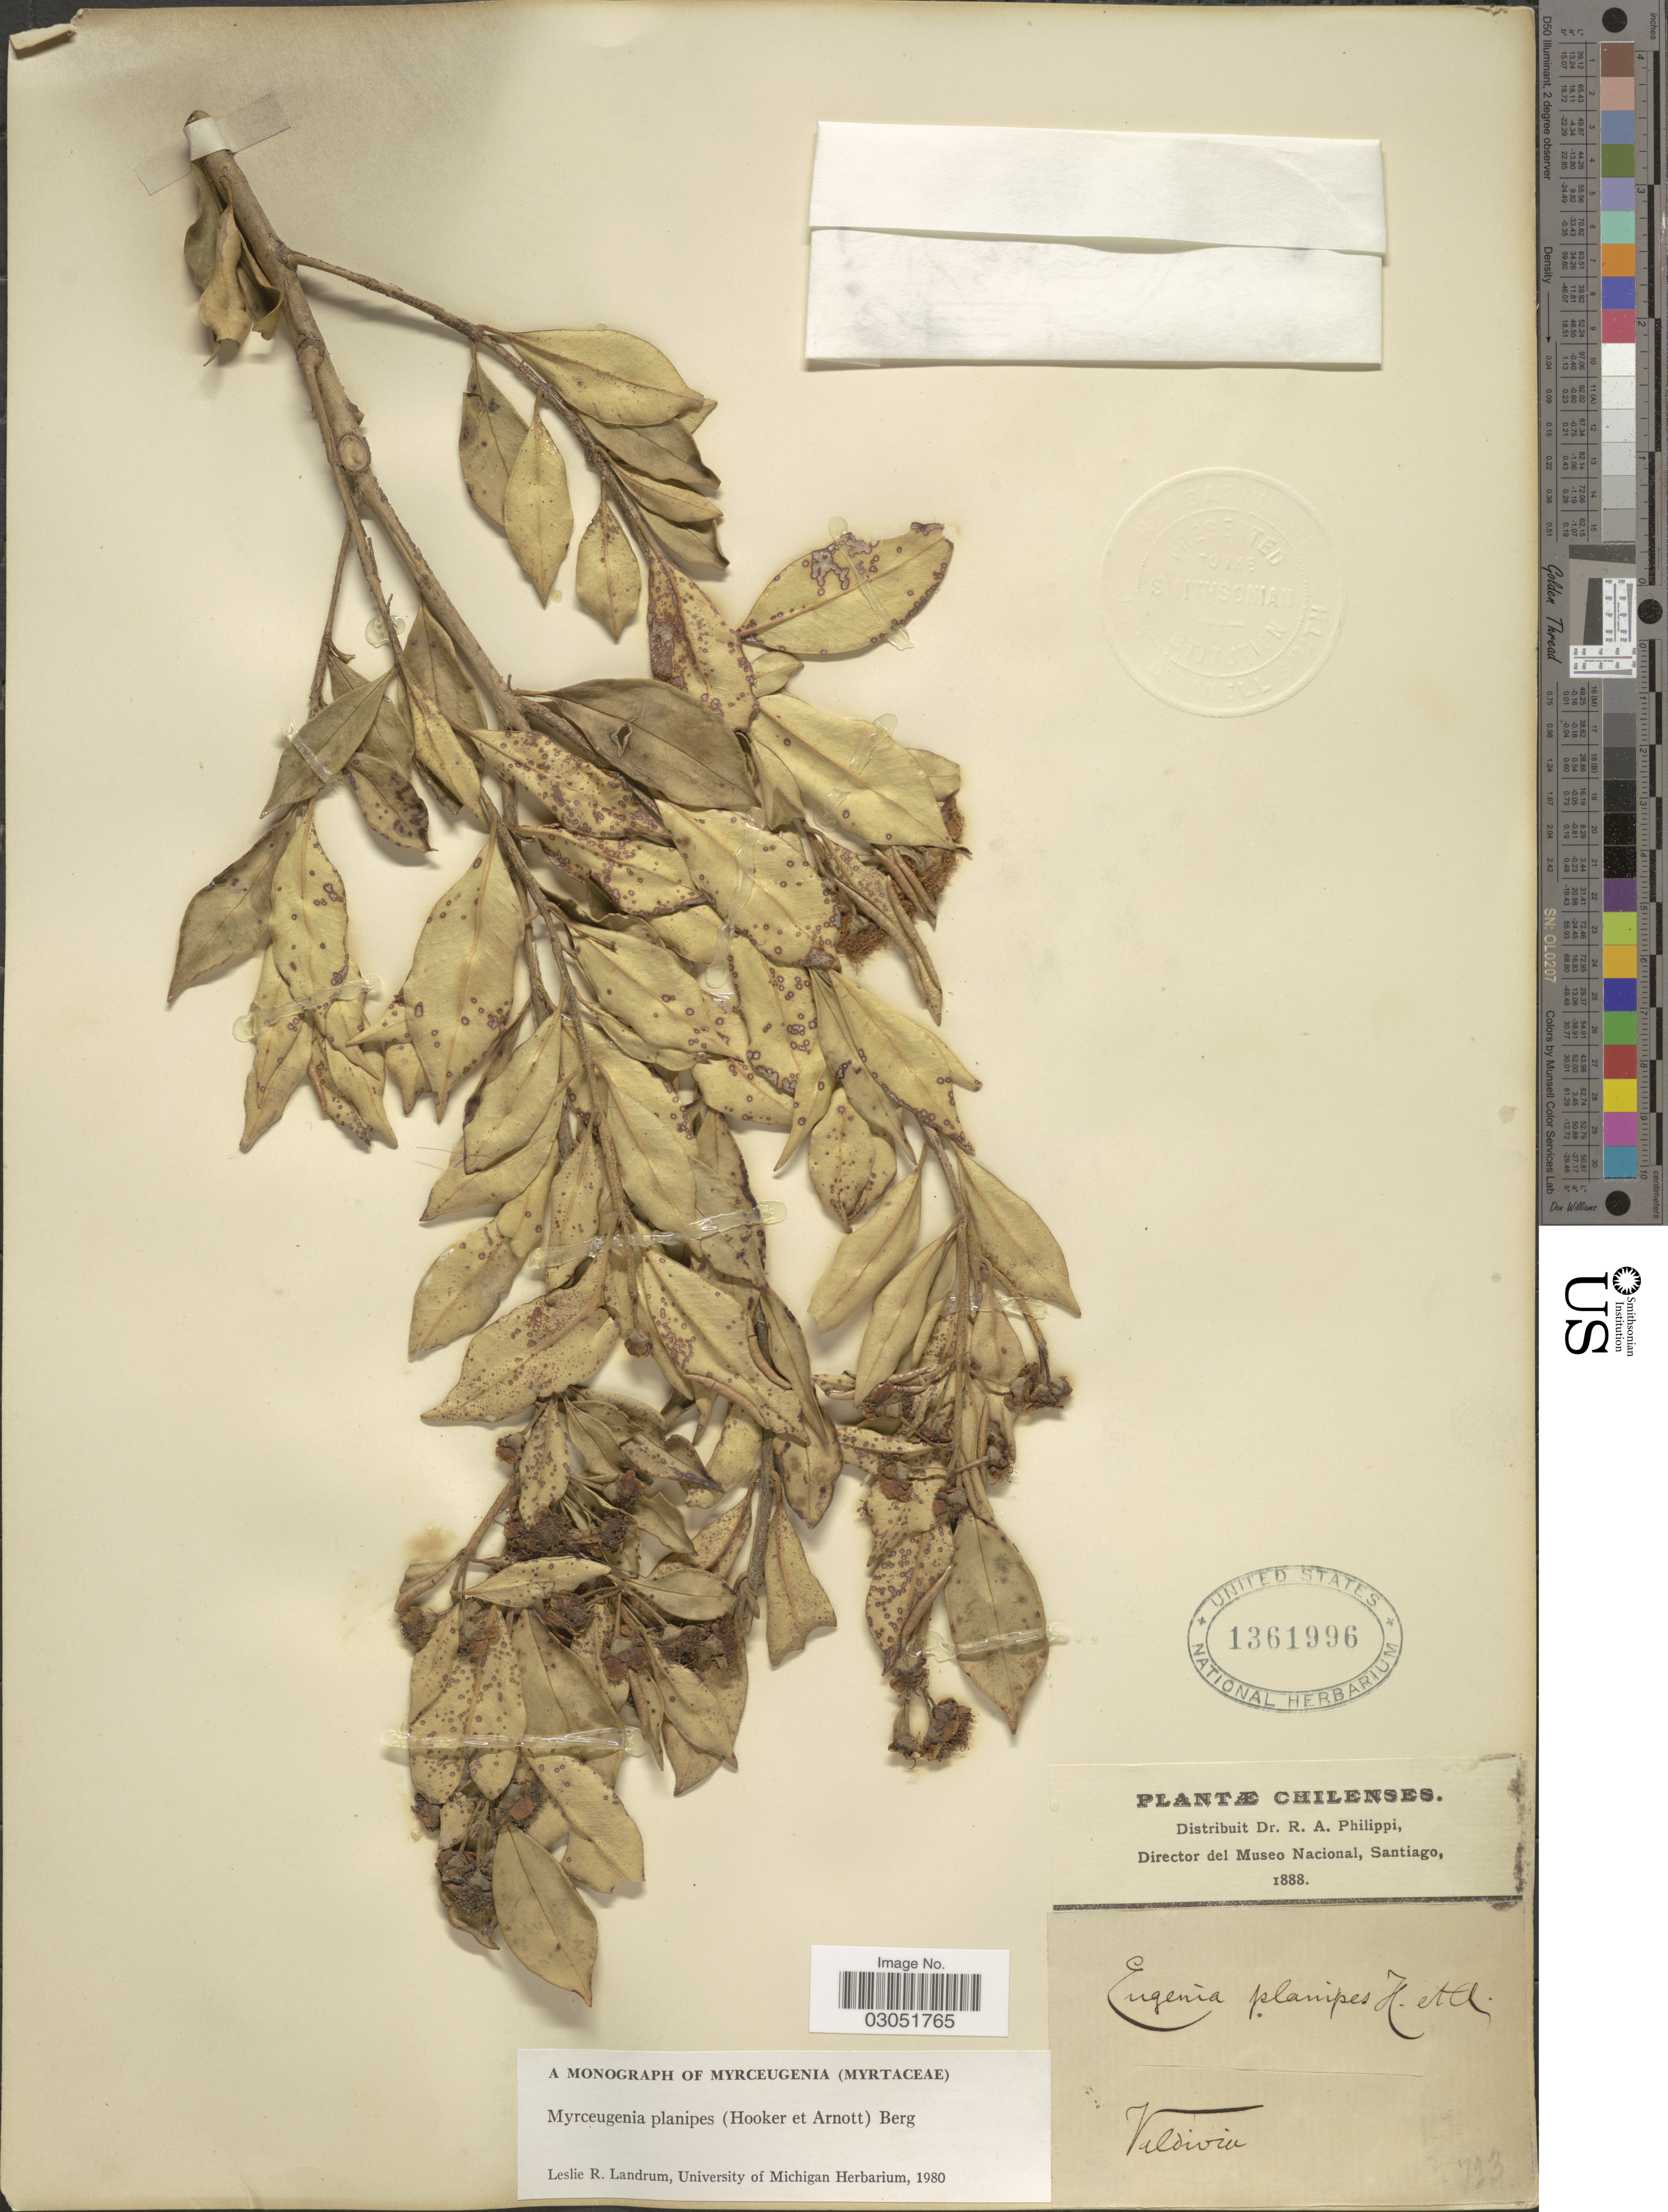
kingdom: Plantae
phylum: Tracheophyta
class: Magnoliopsida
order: Myrtales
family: Myrtaceae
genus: Myrceugenia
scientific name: Myrceugenia planipes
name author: (Hook. & Arn.) O. Berg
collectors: R. A. Philippi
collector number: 723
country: Chile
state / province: Los Ríos (XIV)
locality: Valdivia.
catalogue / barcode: US 1361996